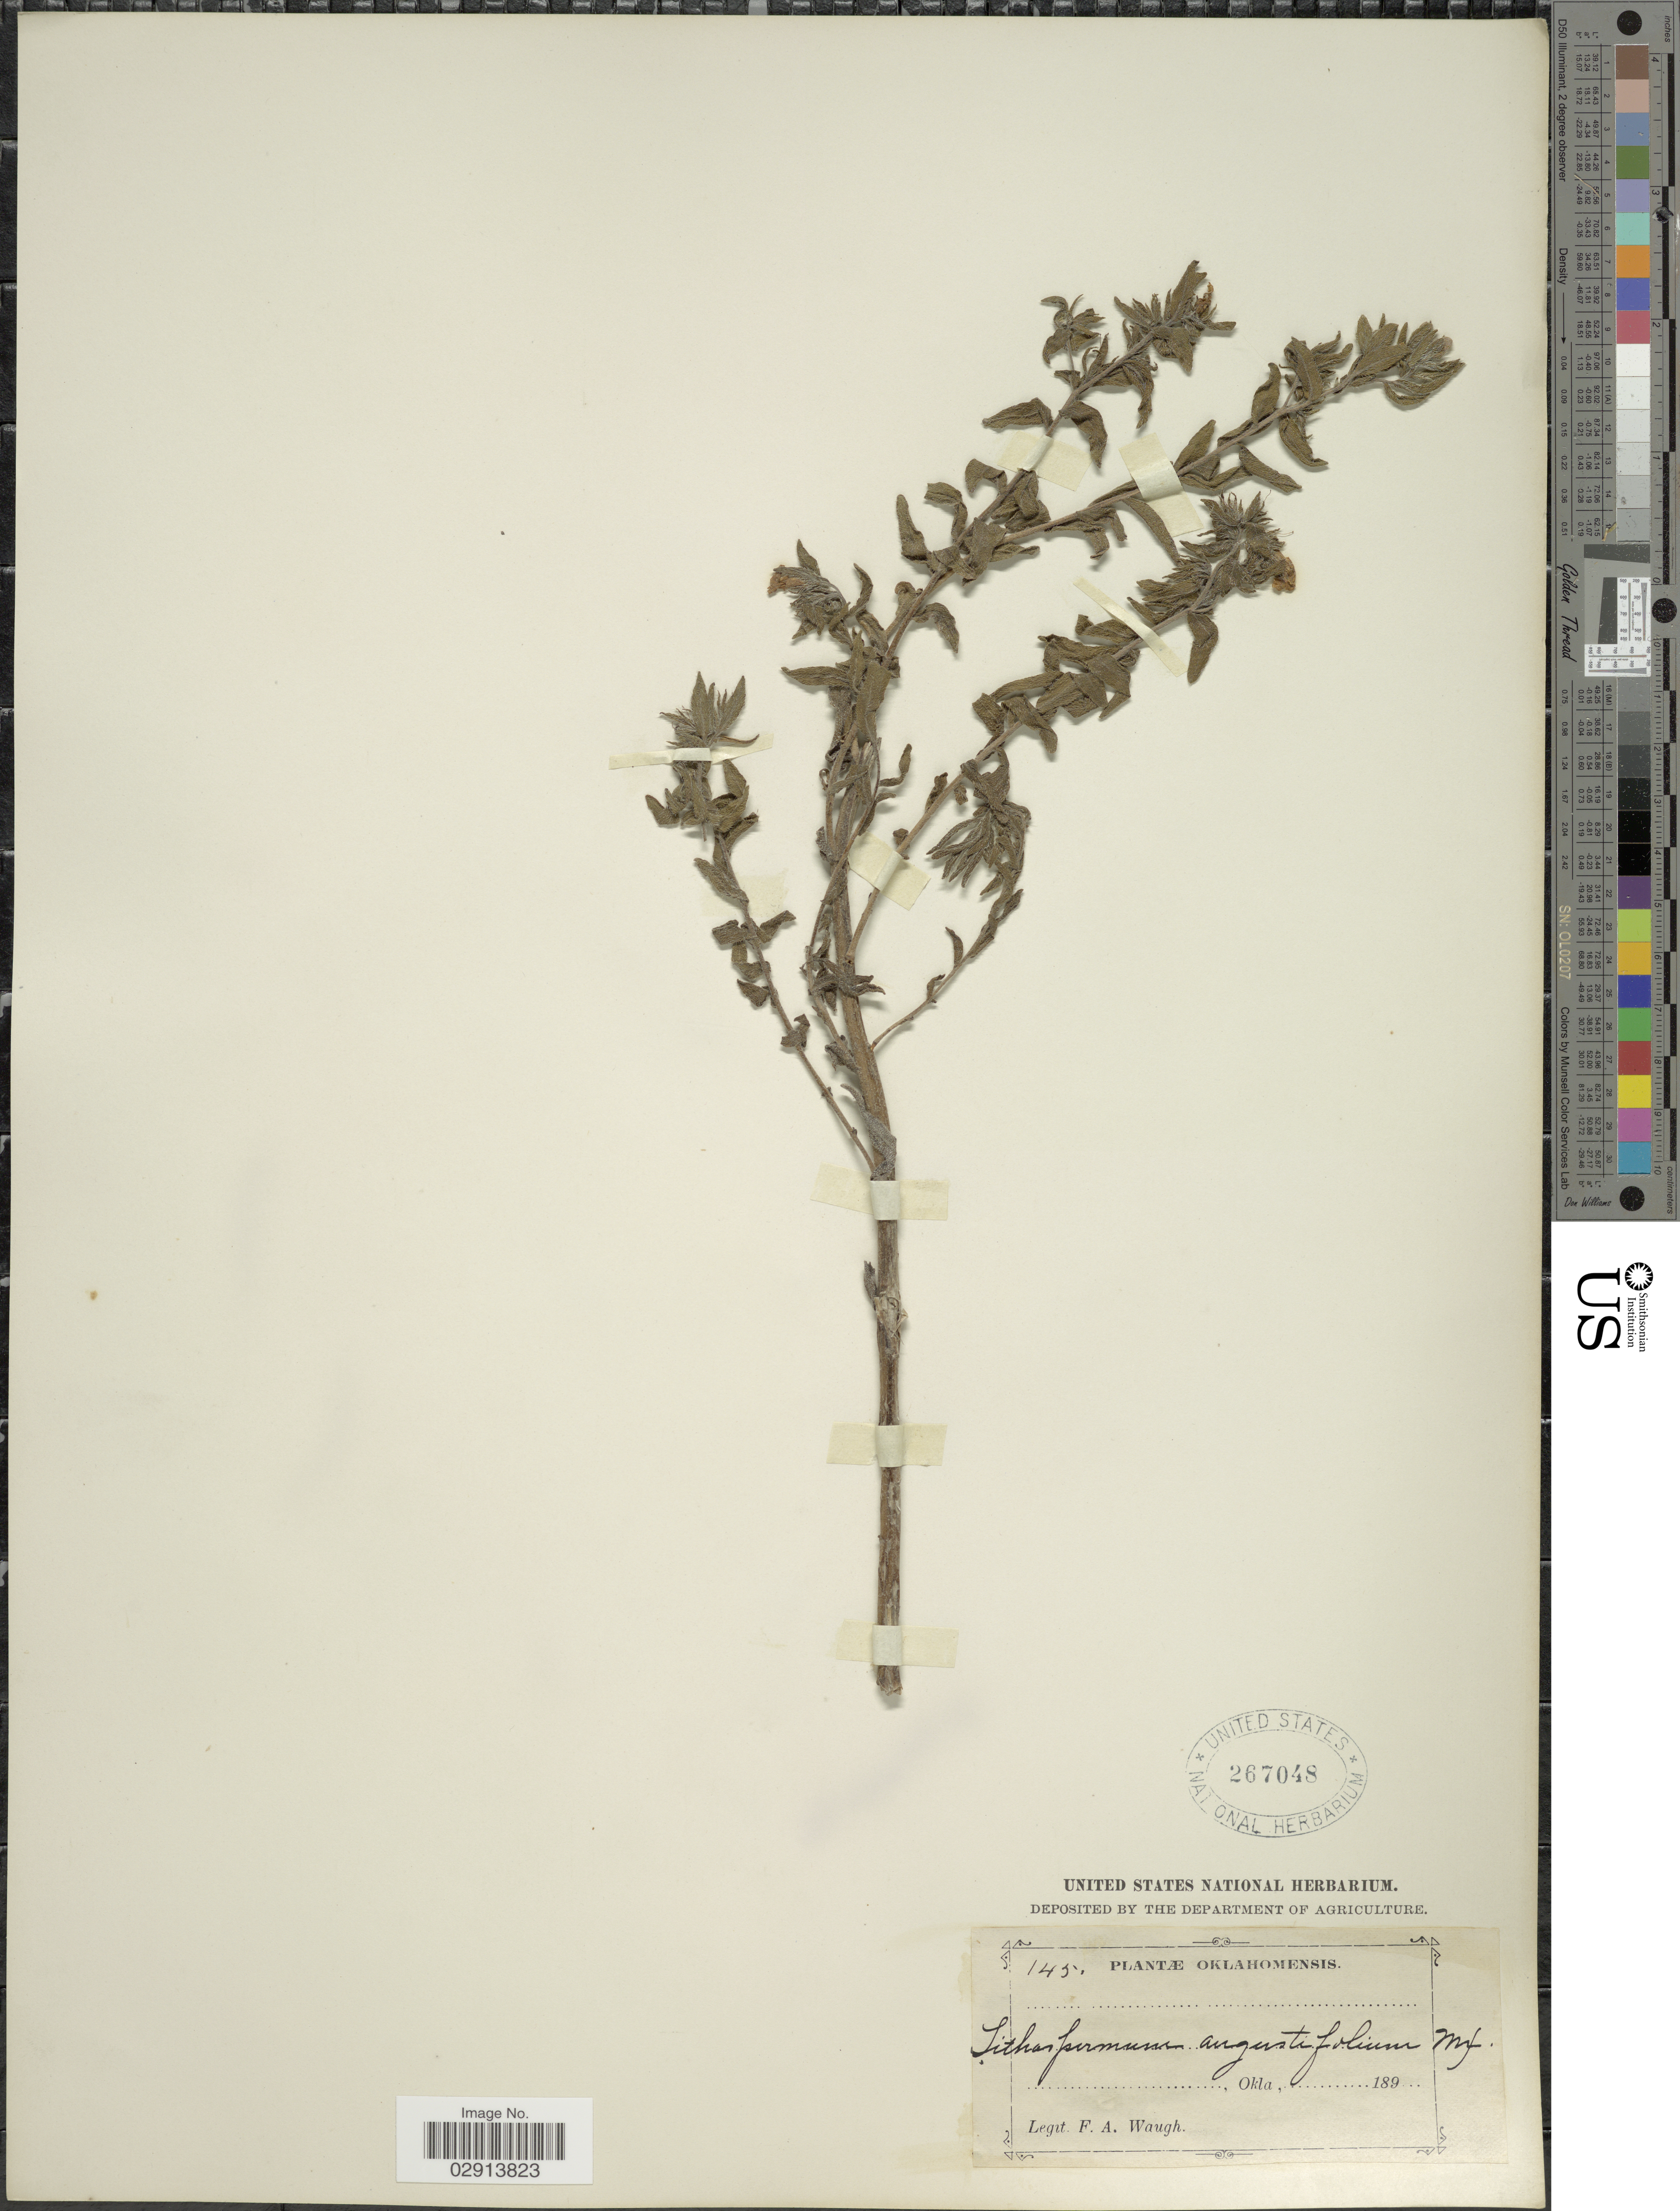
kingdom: Plantae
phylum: Tracheophyta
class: Magnoliopsida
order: Boraginales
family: Boraginaceae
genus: Lithospermum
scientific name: Lithospermum caroliniense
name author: (J.F. Gmel.) MacMill.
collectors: F. Waugh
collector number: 145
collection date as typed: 189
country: United States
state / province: Oklahoma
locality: Okla.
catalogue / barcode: US 267048